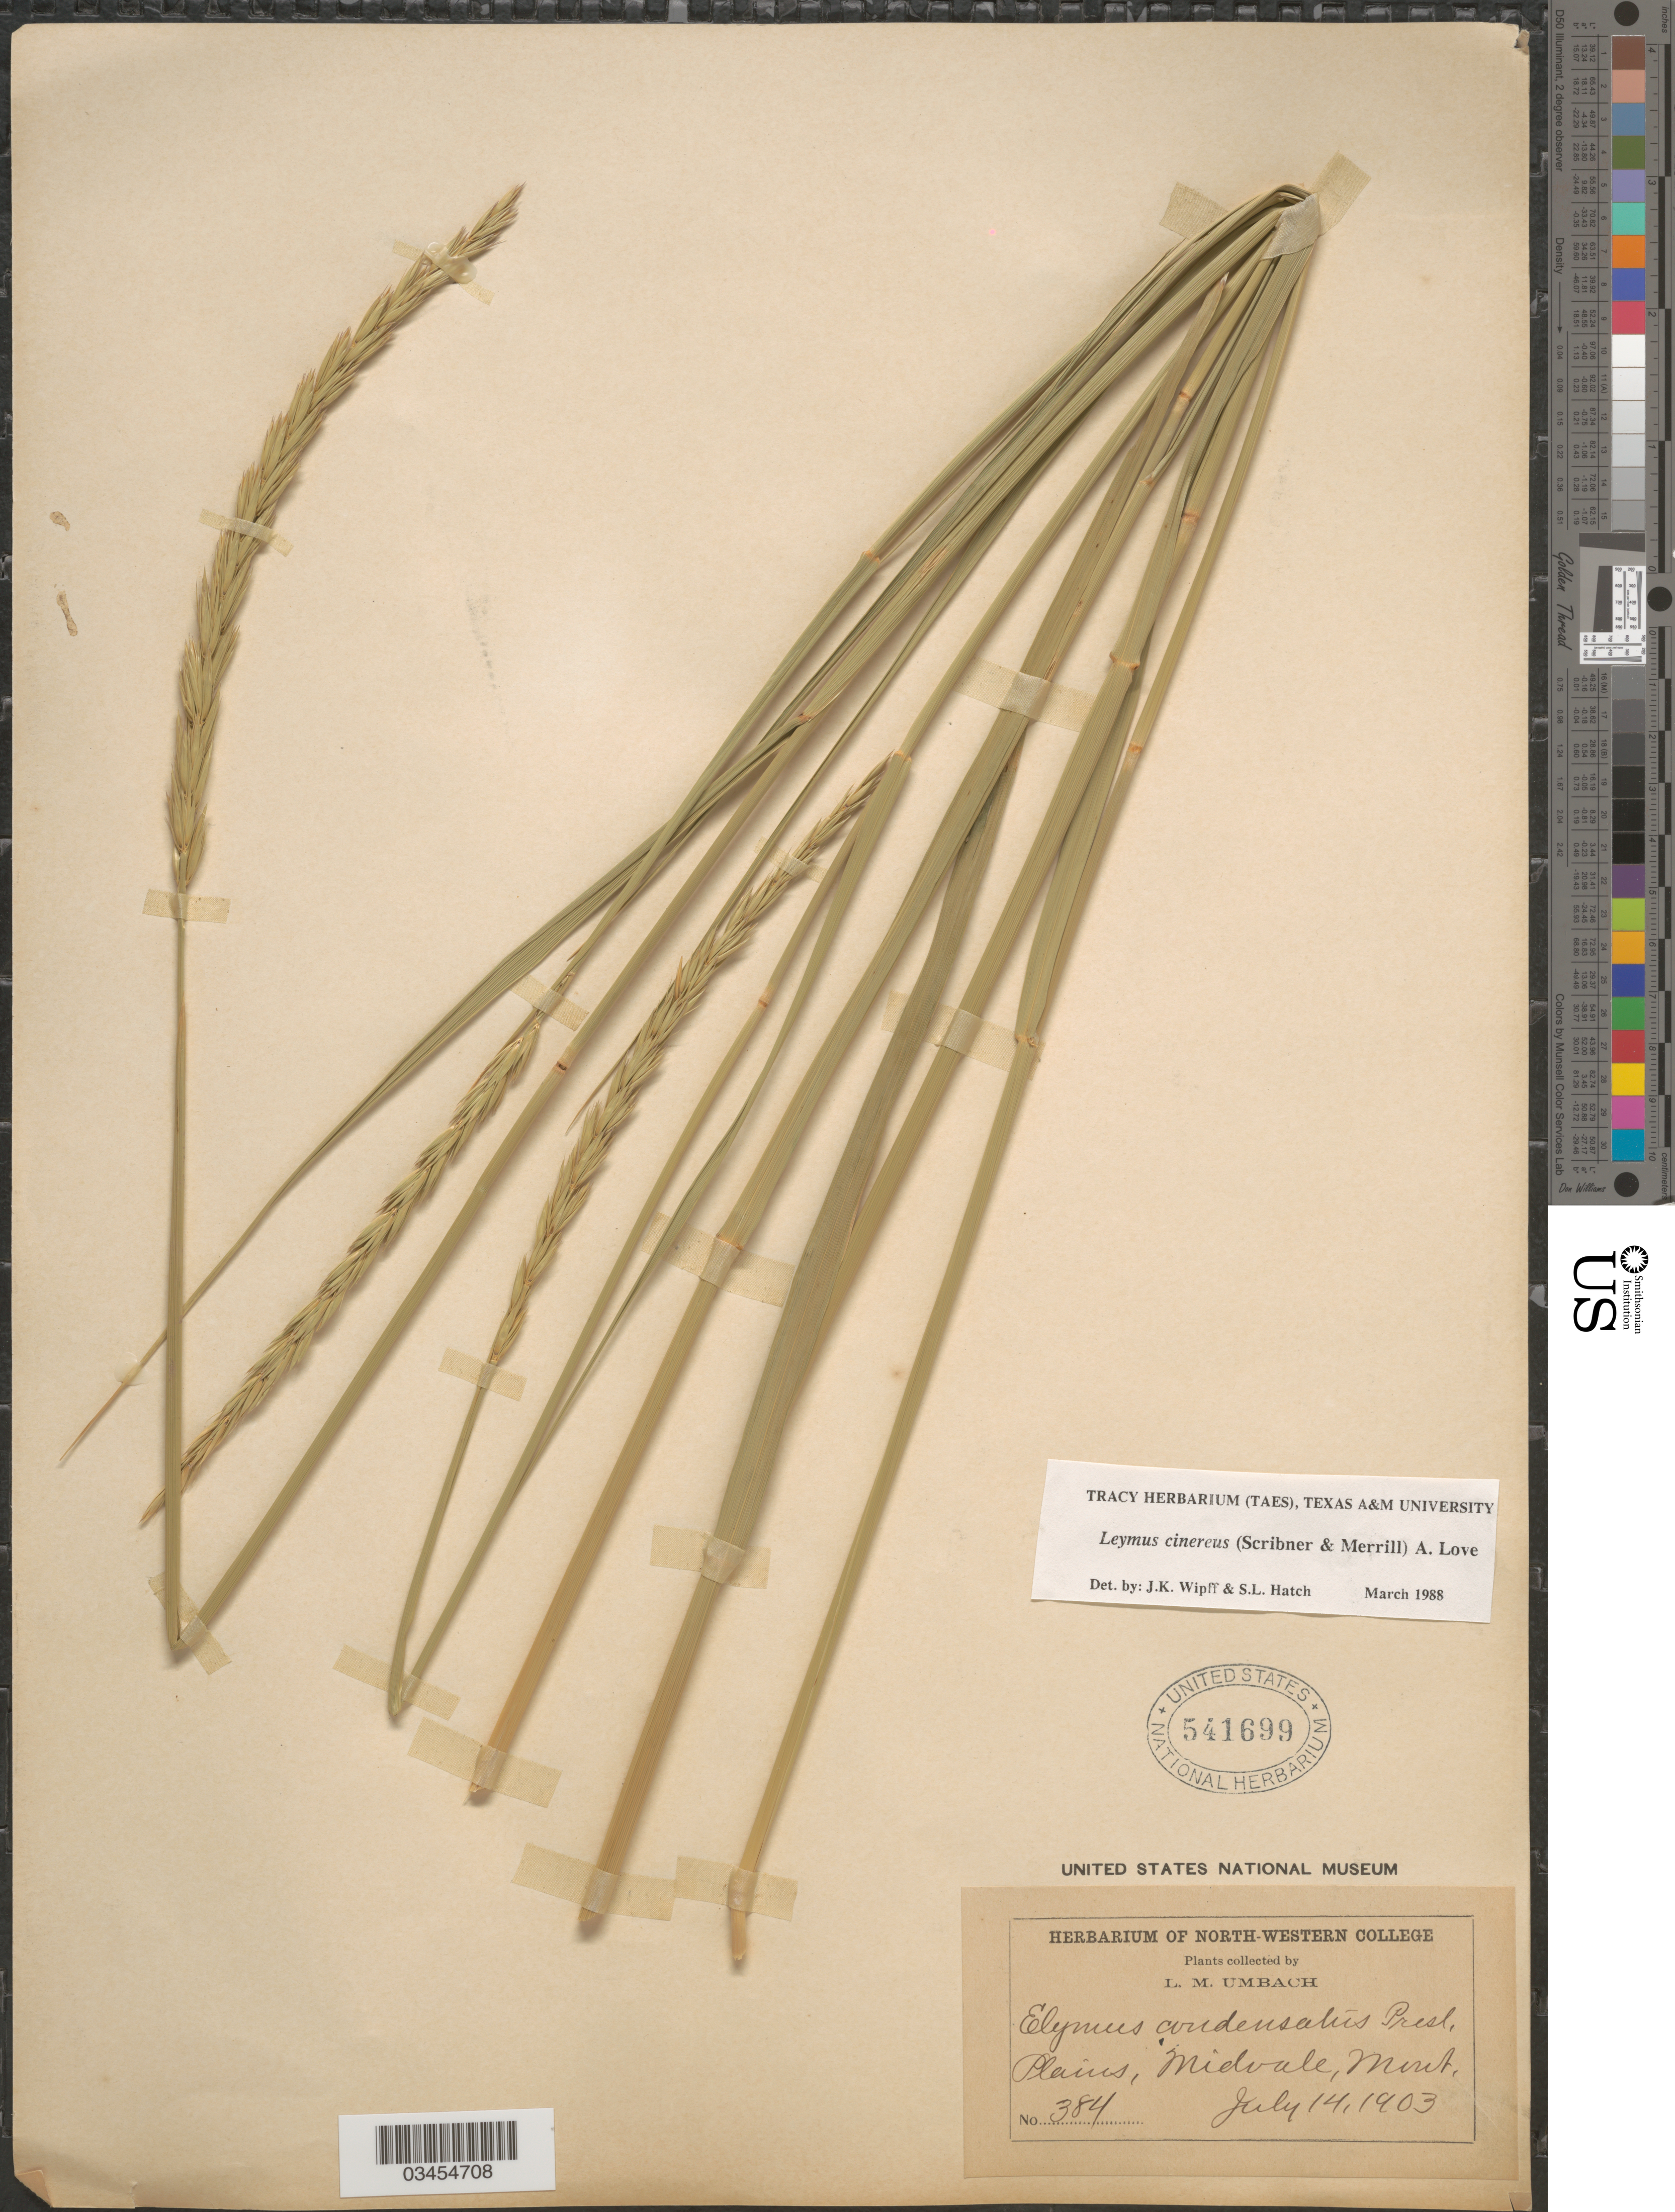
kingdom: Plantae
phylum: Tracheophyta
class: Liliopsida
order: Poales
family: Poaceae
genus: Leymus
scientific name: Leymus cinereus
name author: (Scribn. & Merr.) Á. Löve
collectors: L. M. Umbach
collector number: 384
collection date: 1903-07-14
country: United States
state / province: Montana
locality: Plains, Midvale.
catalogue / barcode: US 541699